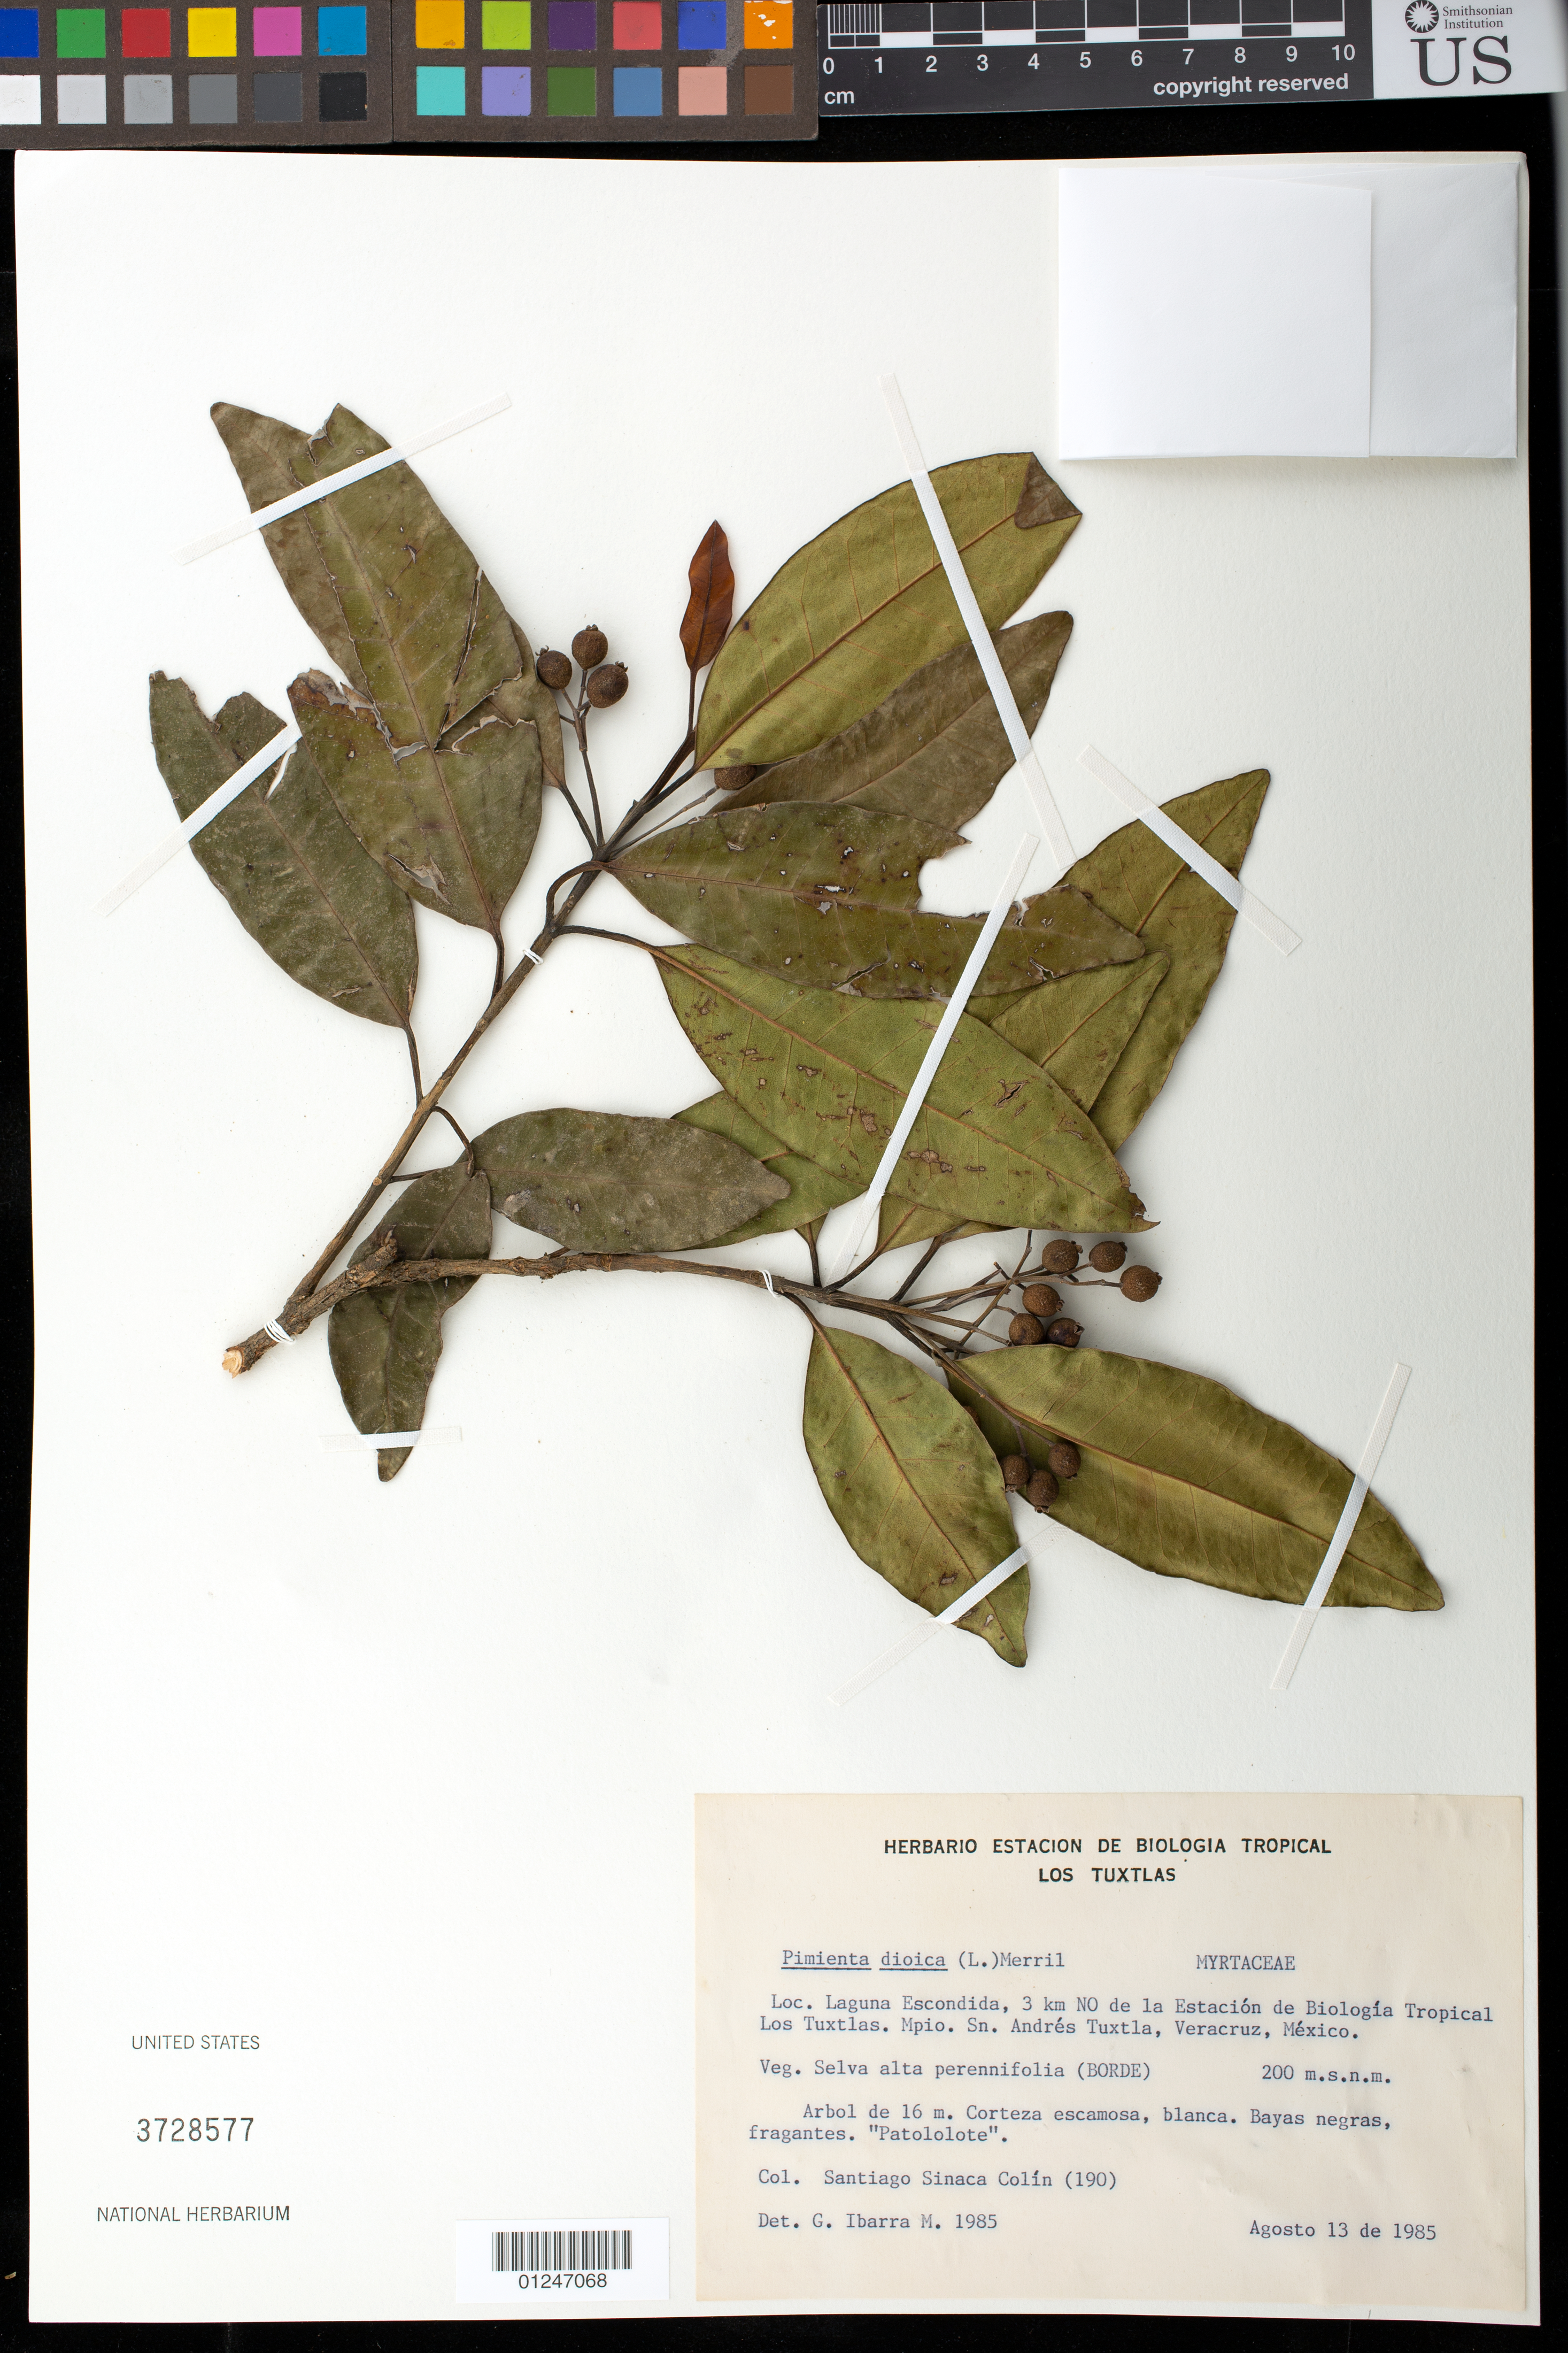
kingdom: Plantae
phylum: Tracheophyta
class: Magnoliopsida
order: Myrtales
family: Myrtaceae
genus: Pimenta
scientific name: Pimenta dioica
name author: (L.) Merr.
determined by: Ibarra-M., G.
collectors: S. Colin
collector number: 190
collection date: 1985-08-13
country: Mexico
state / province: Veracruz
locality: Laguna Escondida, 3 km NO de la Estacion de Biologia Tropical Los Tuxtlas. Mpio. Sn. Andres Tuxtla.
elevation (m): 200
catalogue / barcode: US 3728577